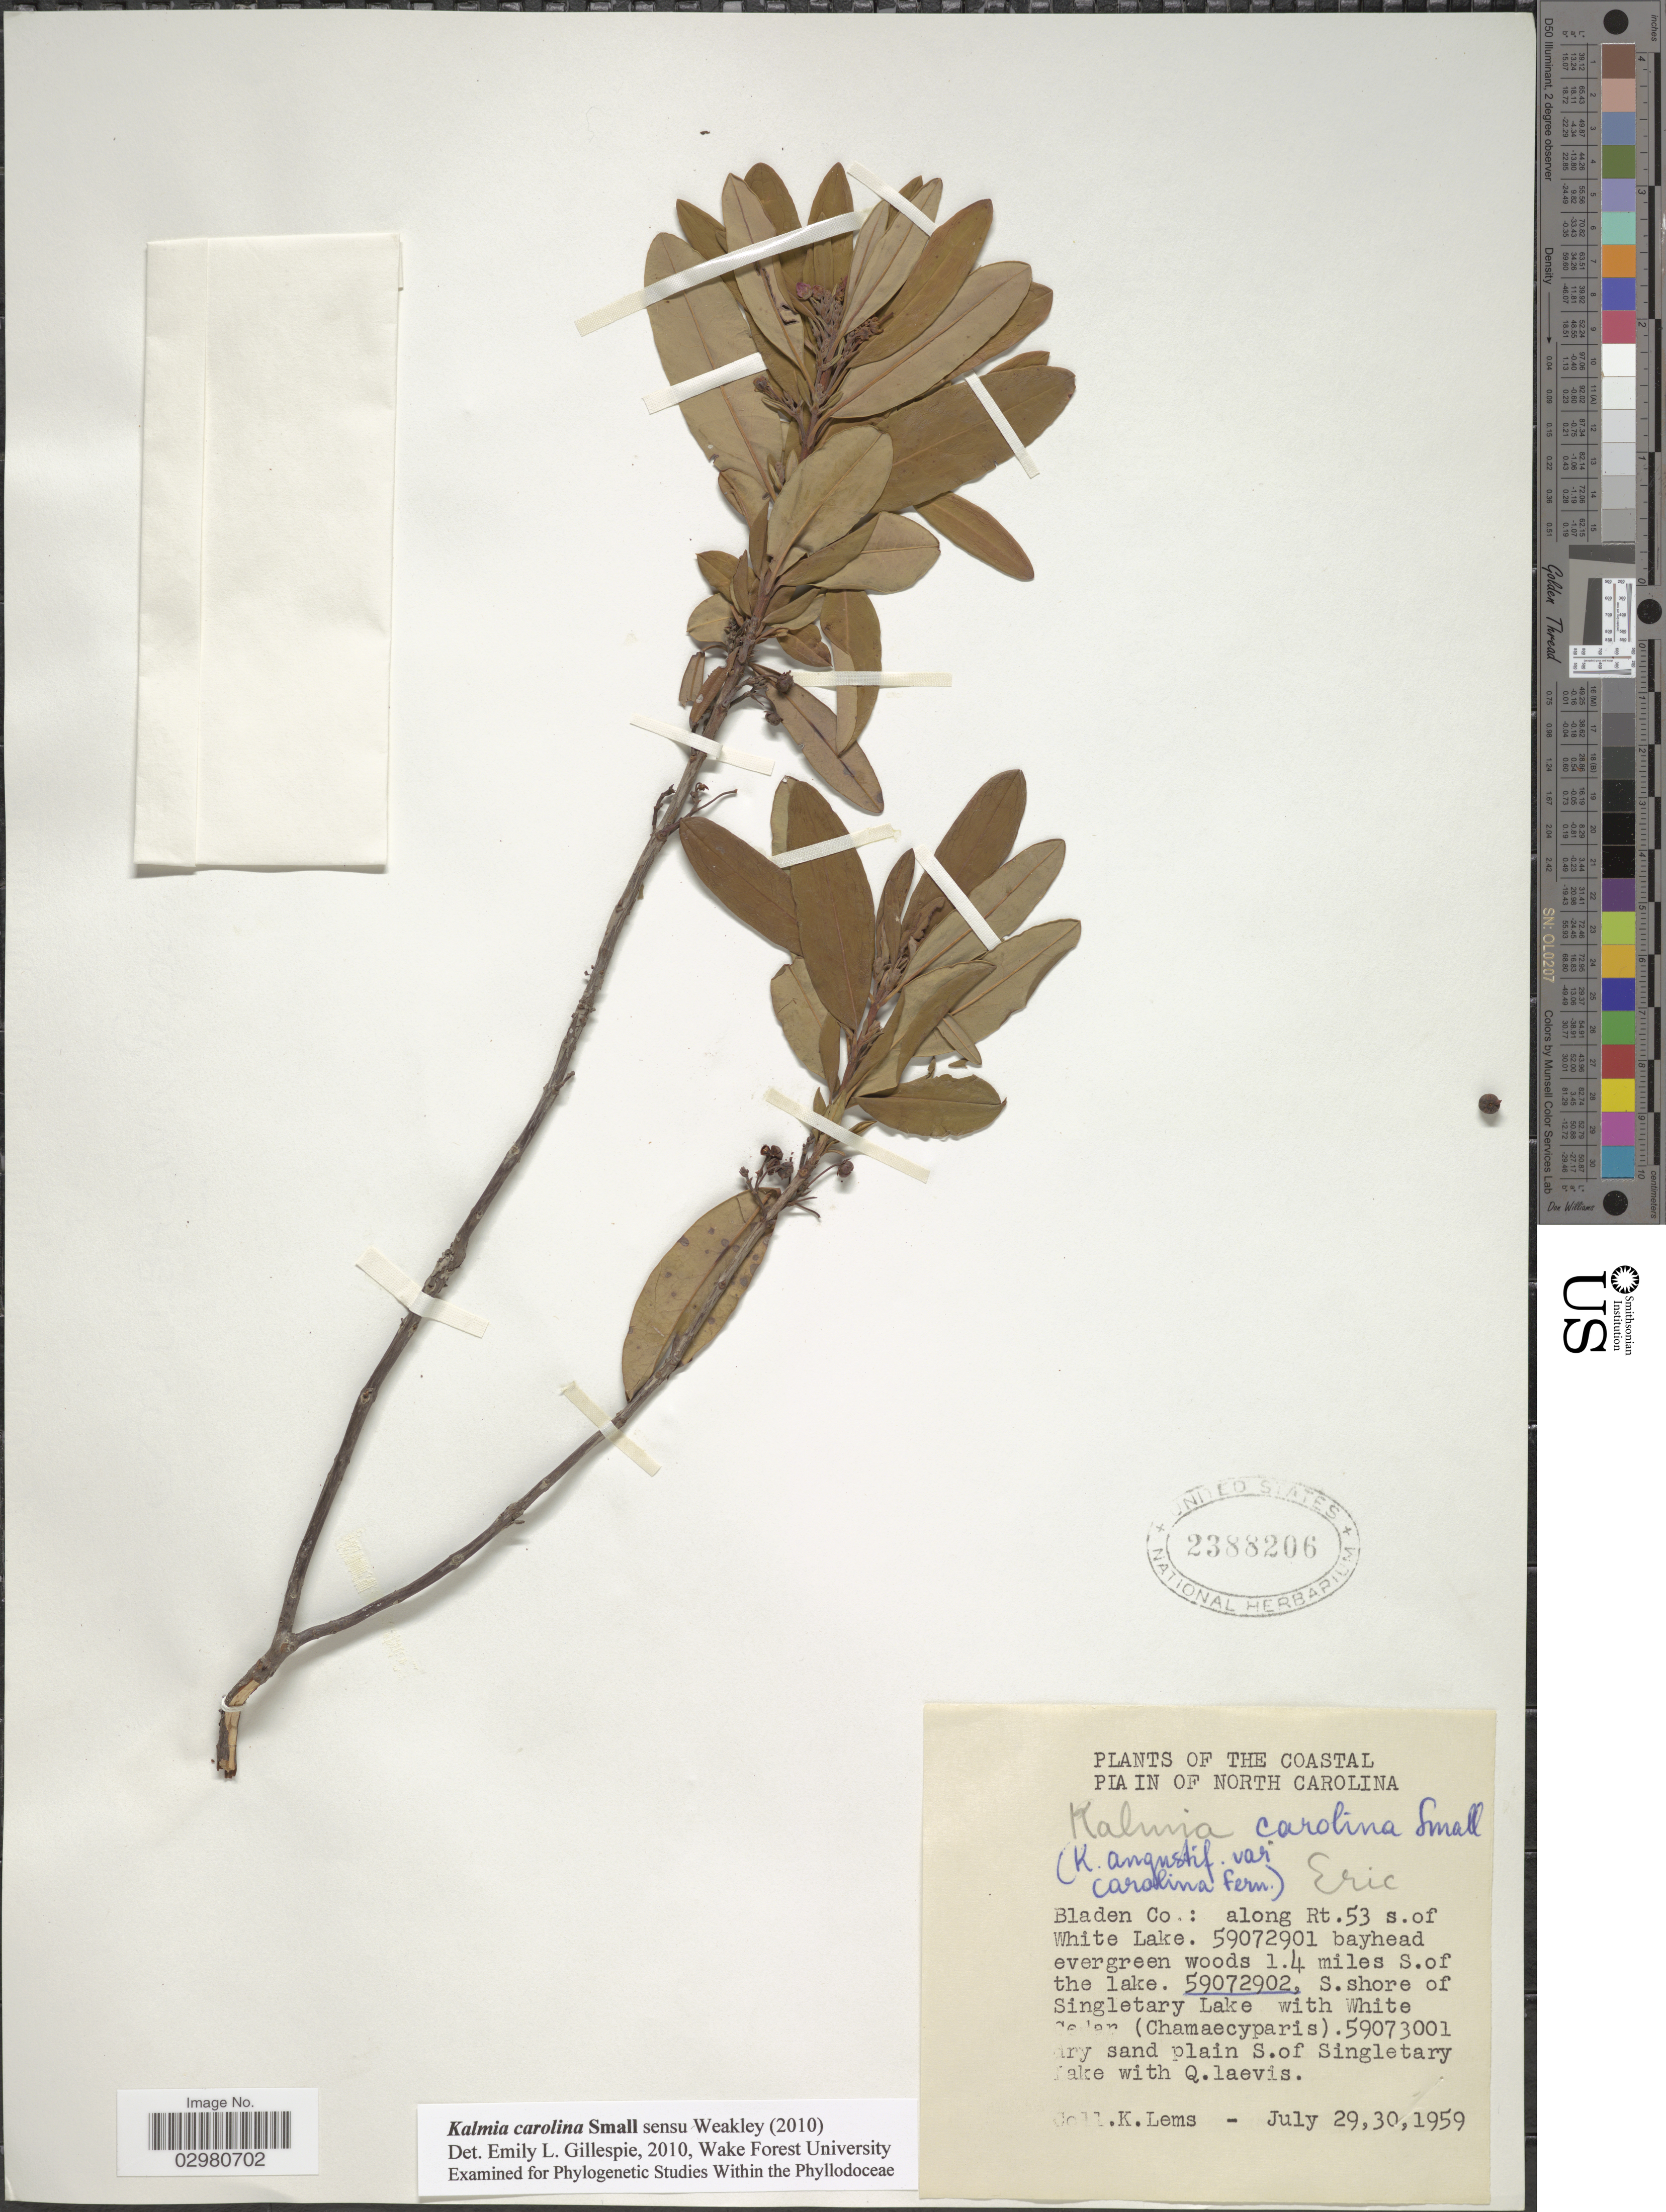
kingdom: Plantae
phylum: Tracheophyta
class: Magnoliopsida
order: Ericales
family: Ericaceae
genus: Kalmia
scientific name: Kalmia carolina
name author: Small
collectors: K. Lems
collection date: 1959-07-29/1959-07-30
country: United States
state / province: North Carolina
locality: The Coastal plain of North Carolina. Bladen Co.: S. shore of Singletary Lake with White Ceder.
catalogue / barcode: US 2388206